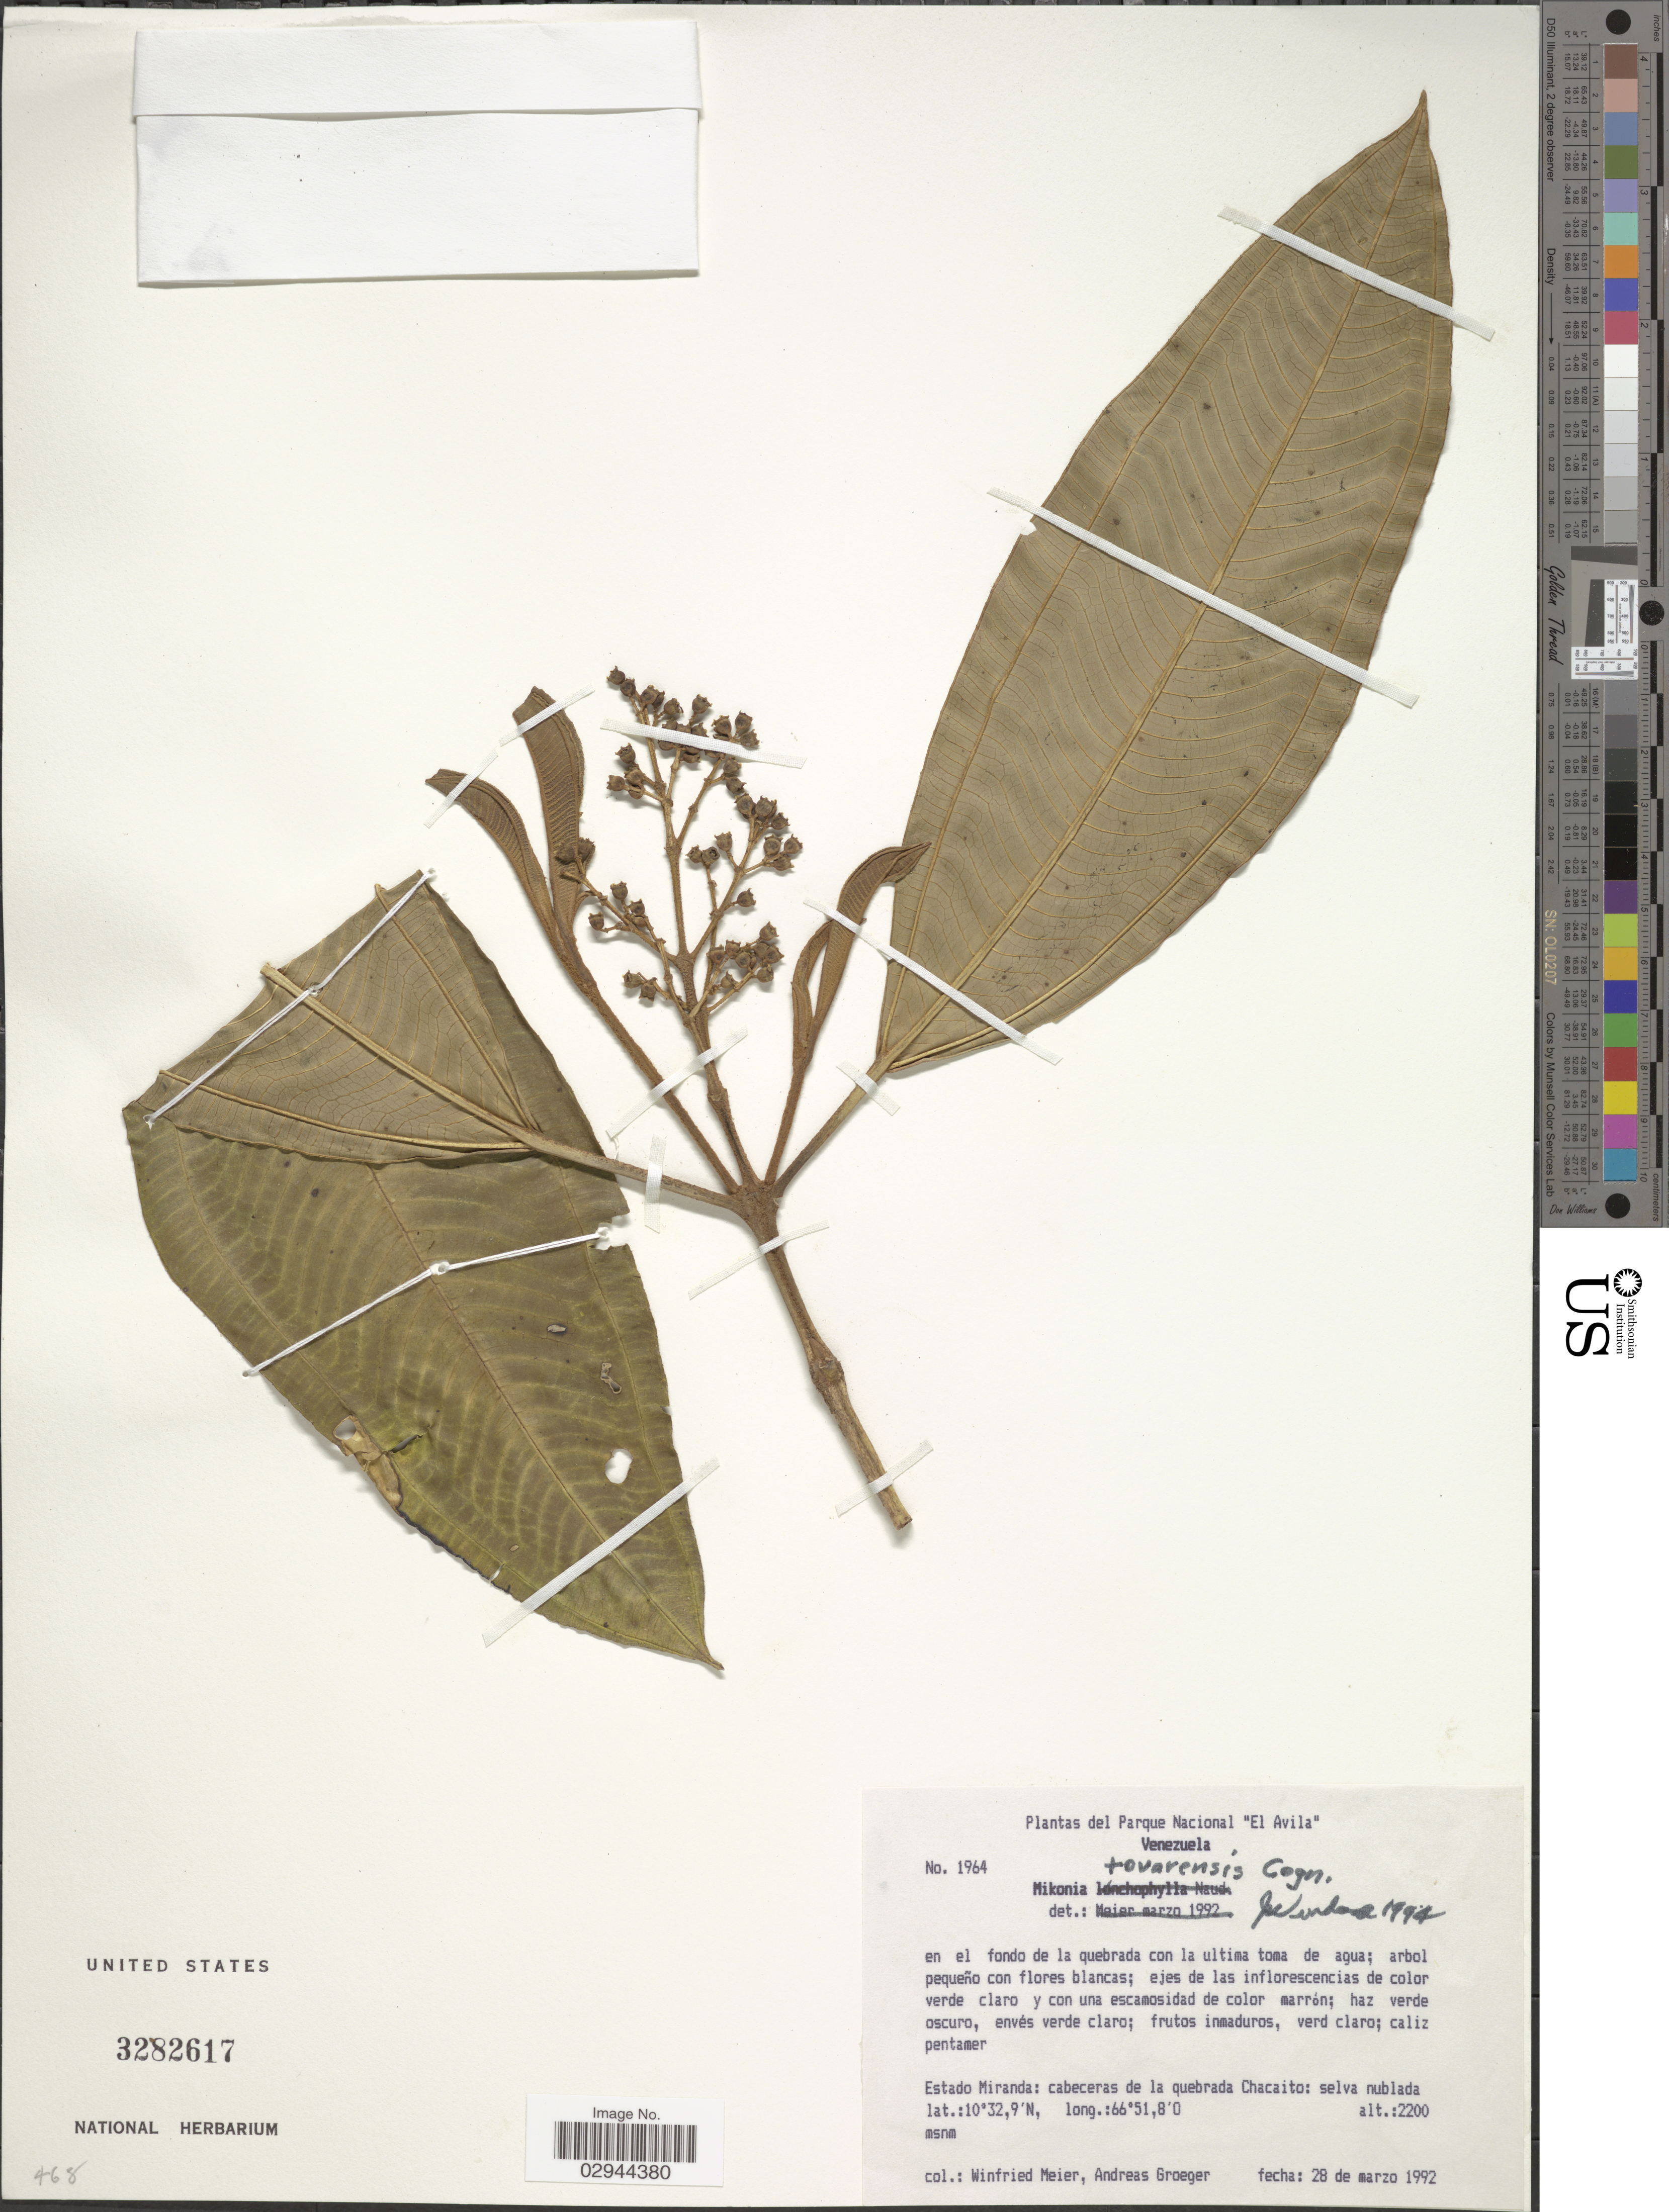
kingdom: Plantae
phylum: Tracheophyta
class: Magnoliopsida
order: Myrtales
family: Melastomataceae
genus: Miconia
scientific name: Miconia tovarensis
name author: Cogn.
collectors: W. Meier & A. Groeger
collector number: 1964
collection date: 1992-03-28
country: Venezuela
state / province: Miranda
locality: Cabeceras de la quebrada Chacaito: selva nublada.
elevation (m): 2200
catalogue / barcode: US 3282617